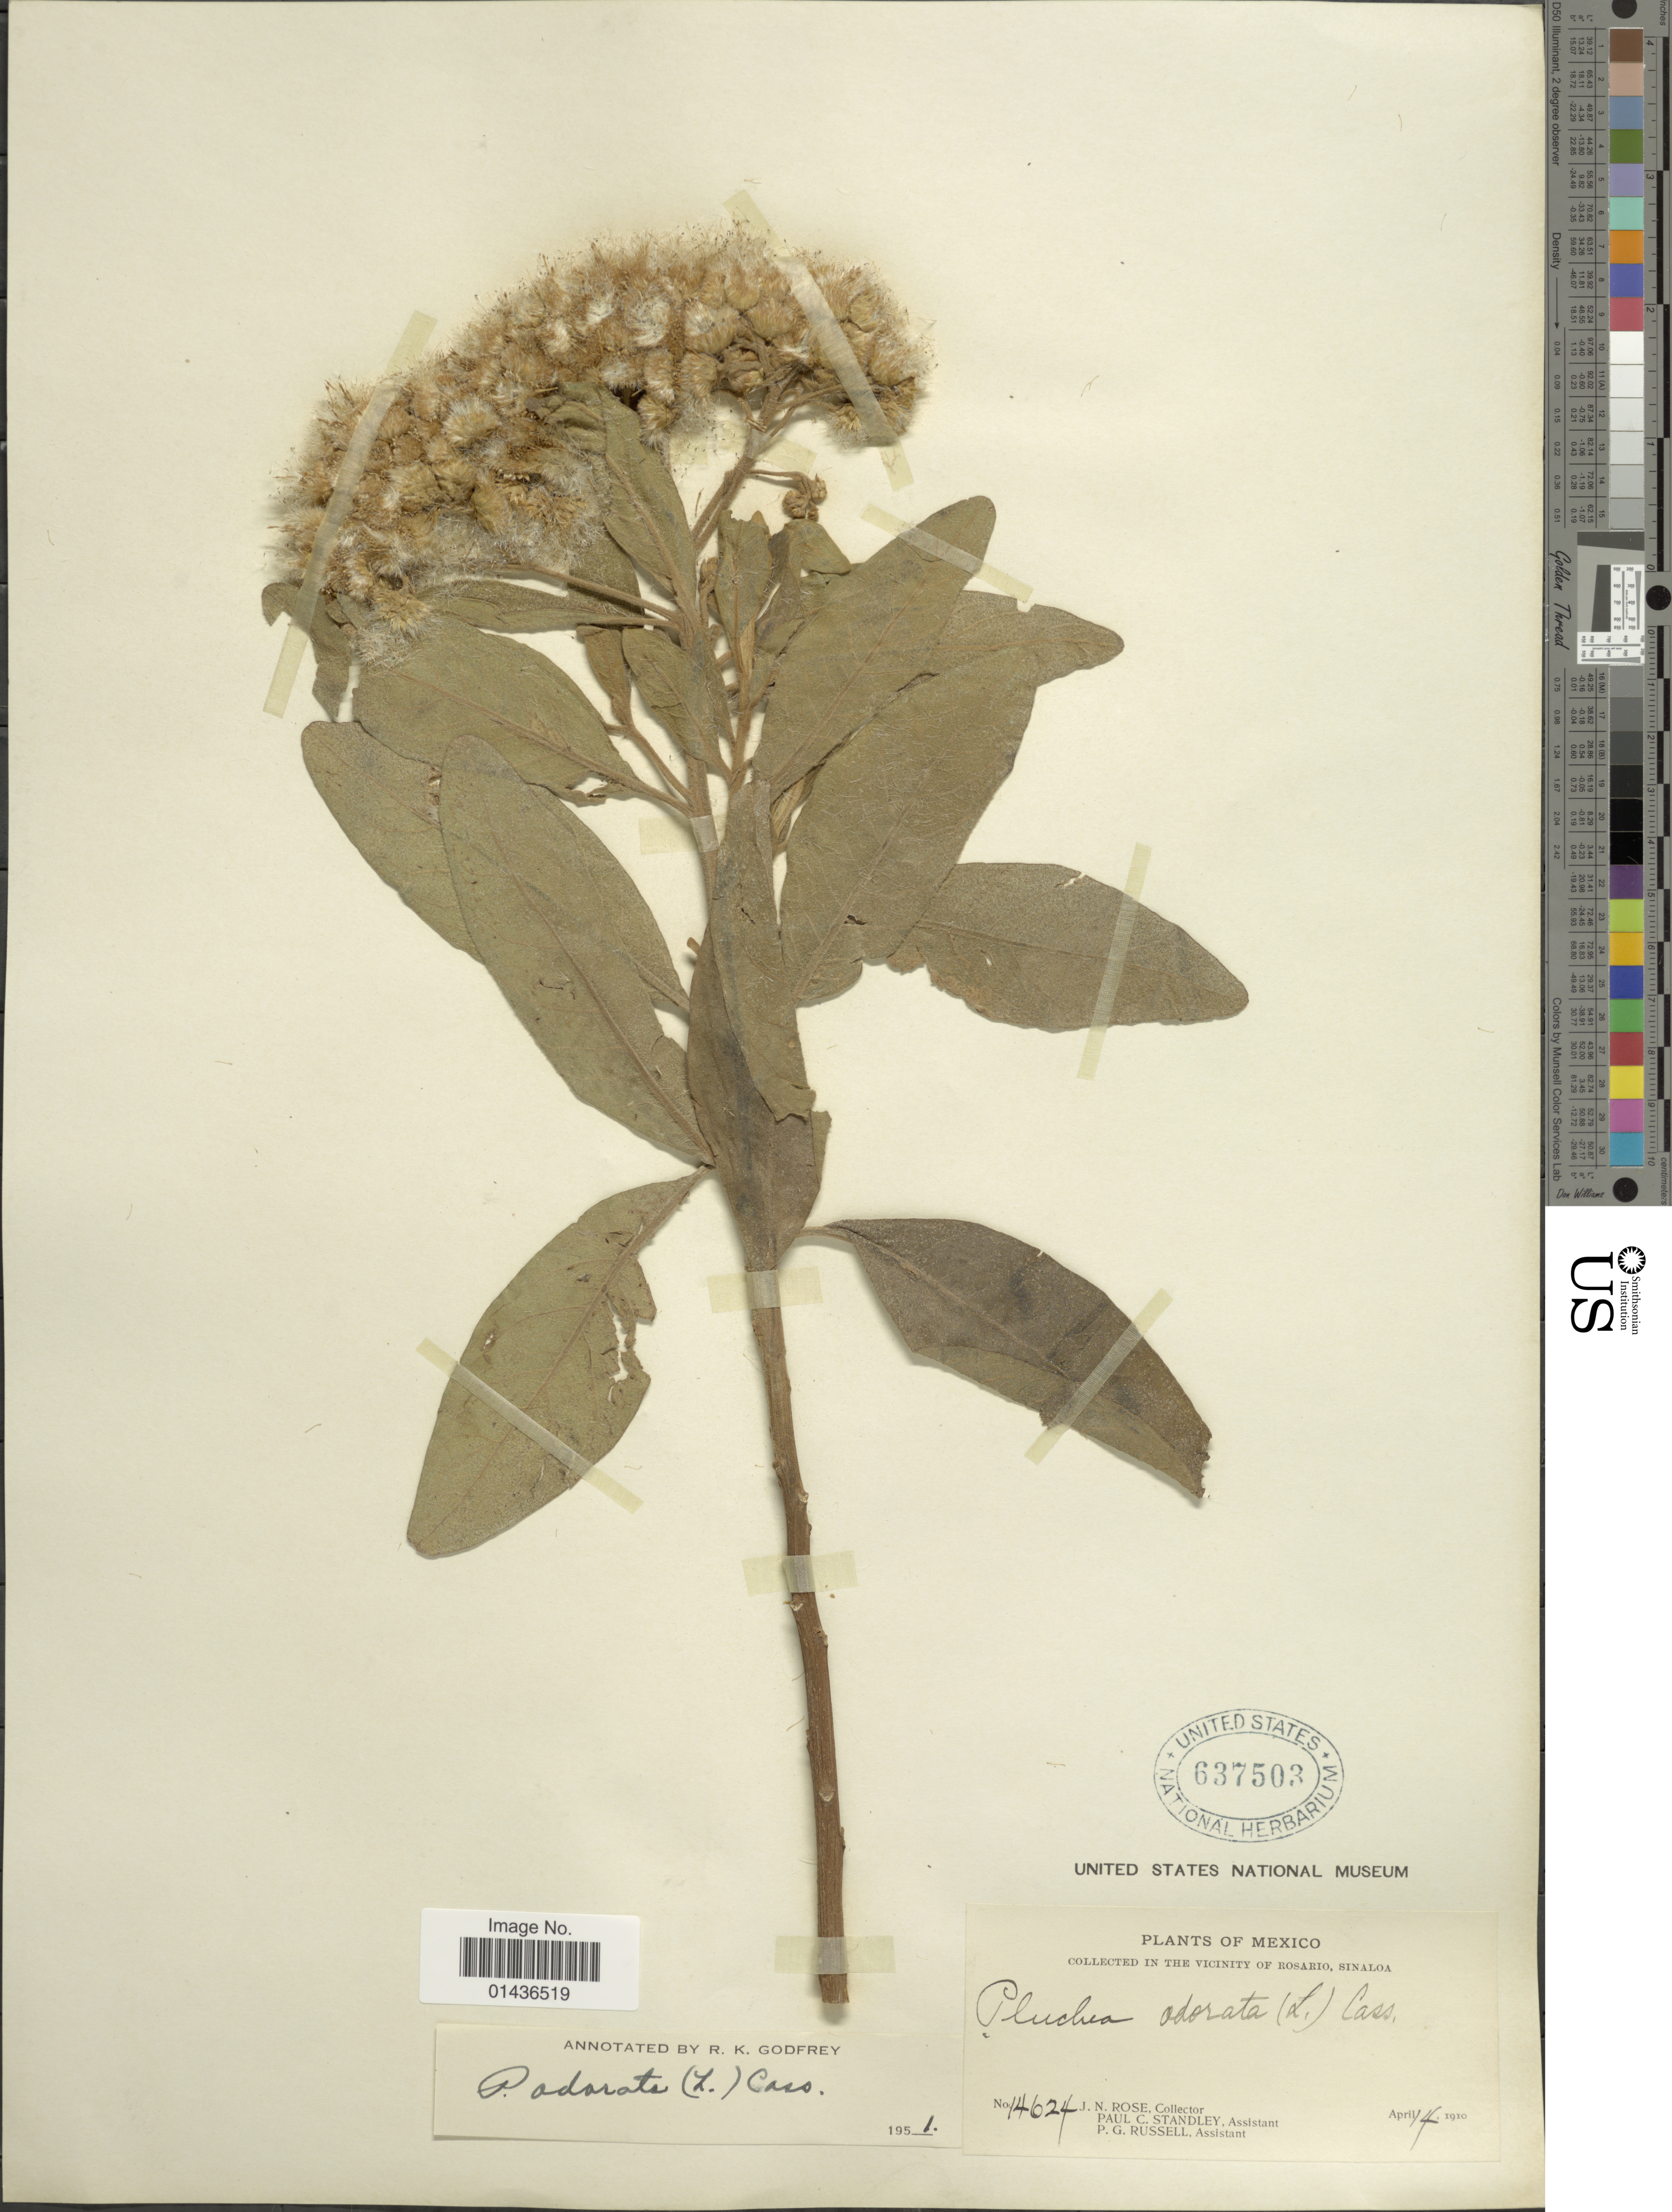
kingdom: Plantae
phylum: Tracheophyta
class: Magnoliopsida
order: Asterales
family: Asteraceae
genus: Pluchea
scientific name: Pluchea carolinensis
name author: (Jacq.) D. Don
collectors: J. N. Rose, P. C. Standley & P. G. Russell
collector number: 14624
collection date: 1910-04-14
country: Mexico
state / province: Sinaloa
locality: Vicinity of Rosario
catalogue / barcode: US 637503